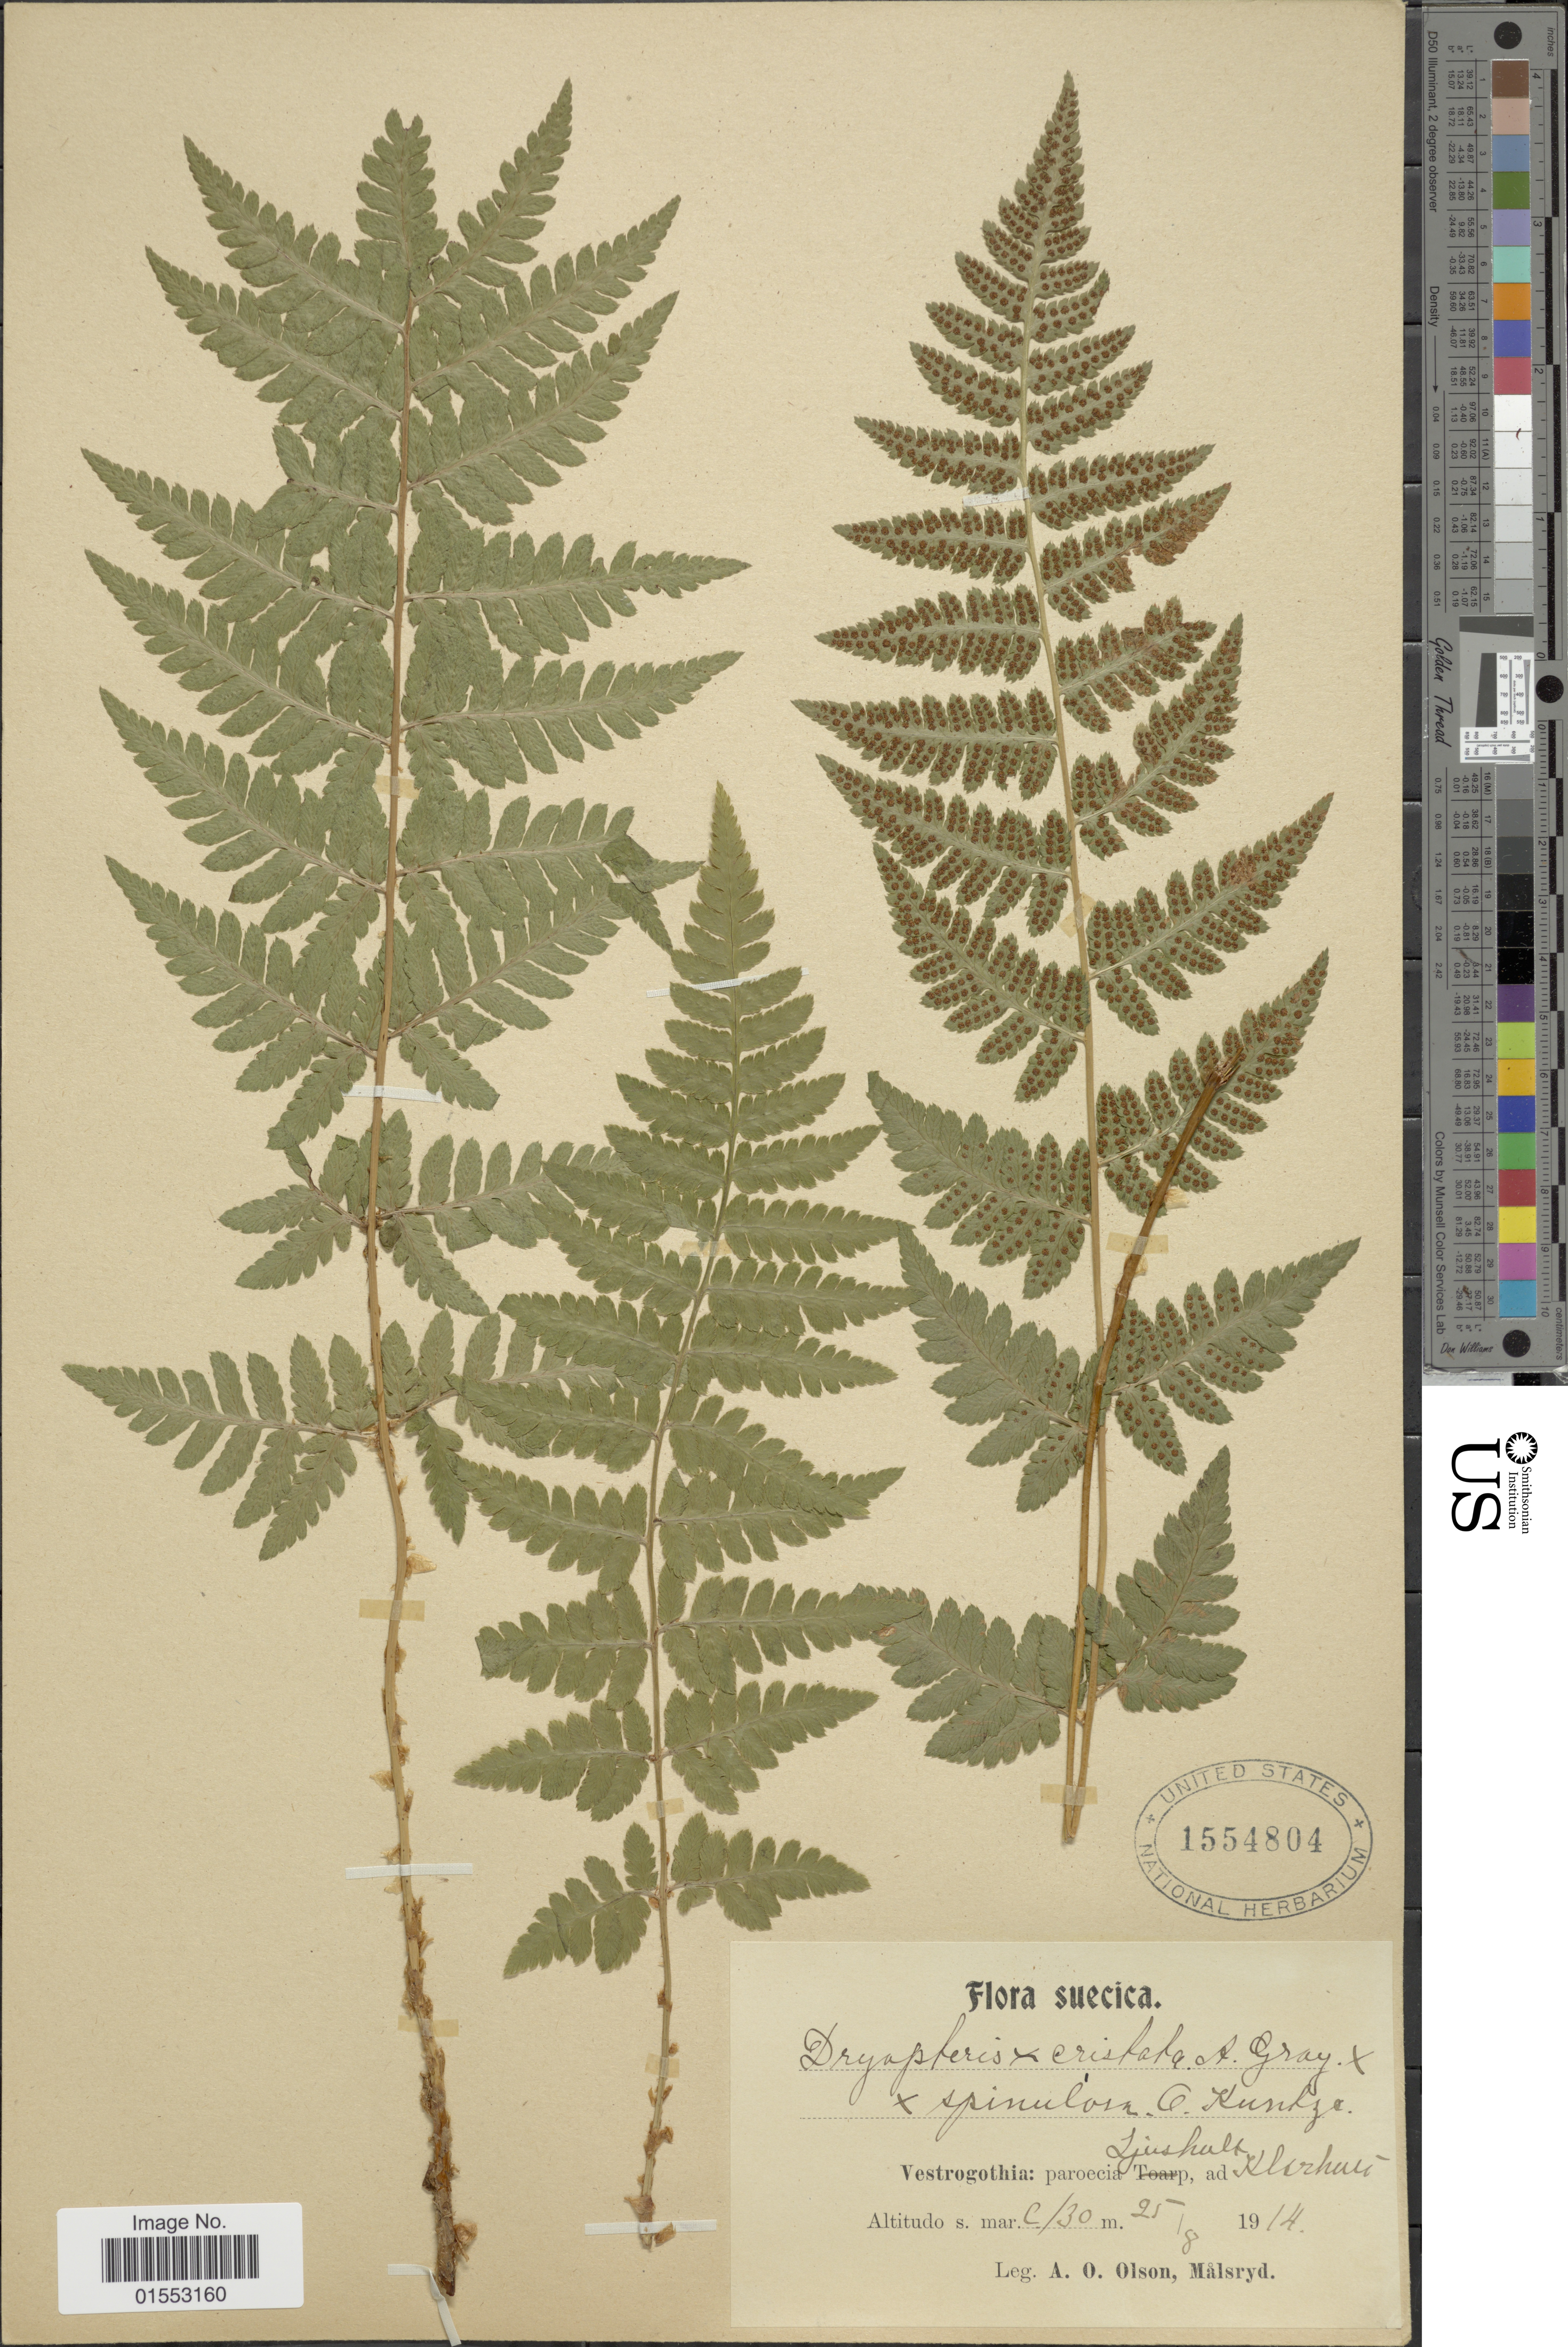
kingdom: Plantae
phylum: Tracheophyta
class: Polypodiopsida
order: Polypodiales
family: Dryopteridaceae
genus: Dryopteris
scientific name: Dryopteris cristata var. spinulosa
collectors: A. Olson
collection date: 1914-08-25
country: Sweden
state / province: Västra Götaland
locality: Ljushult parish, Klerhult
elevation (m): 30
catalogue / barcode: US 1554804